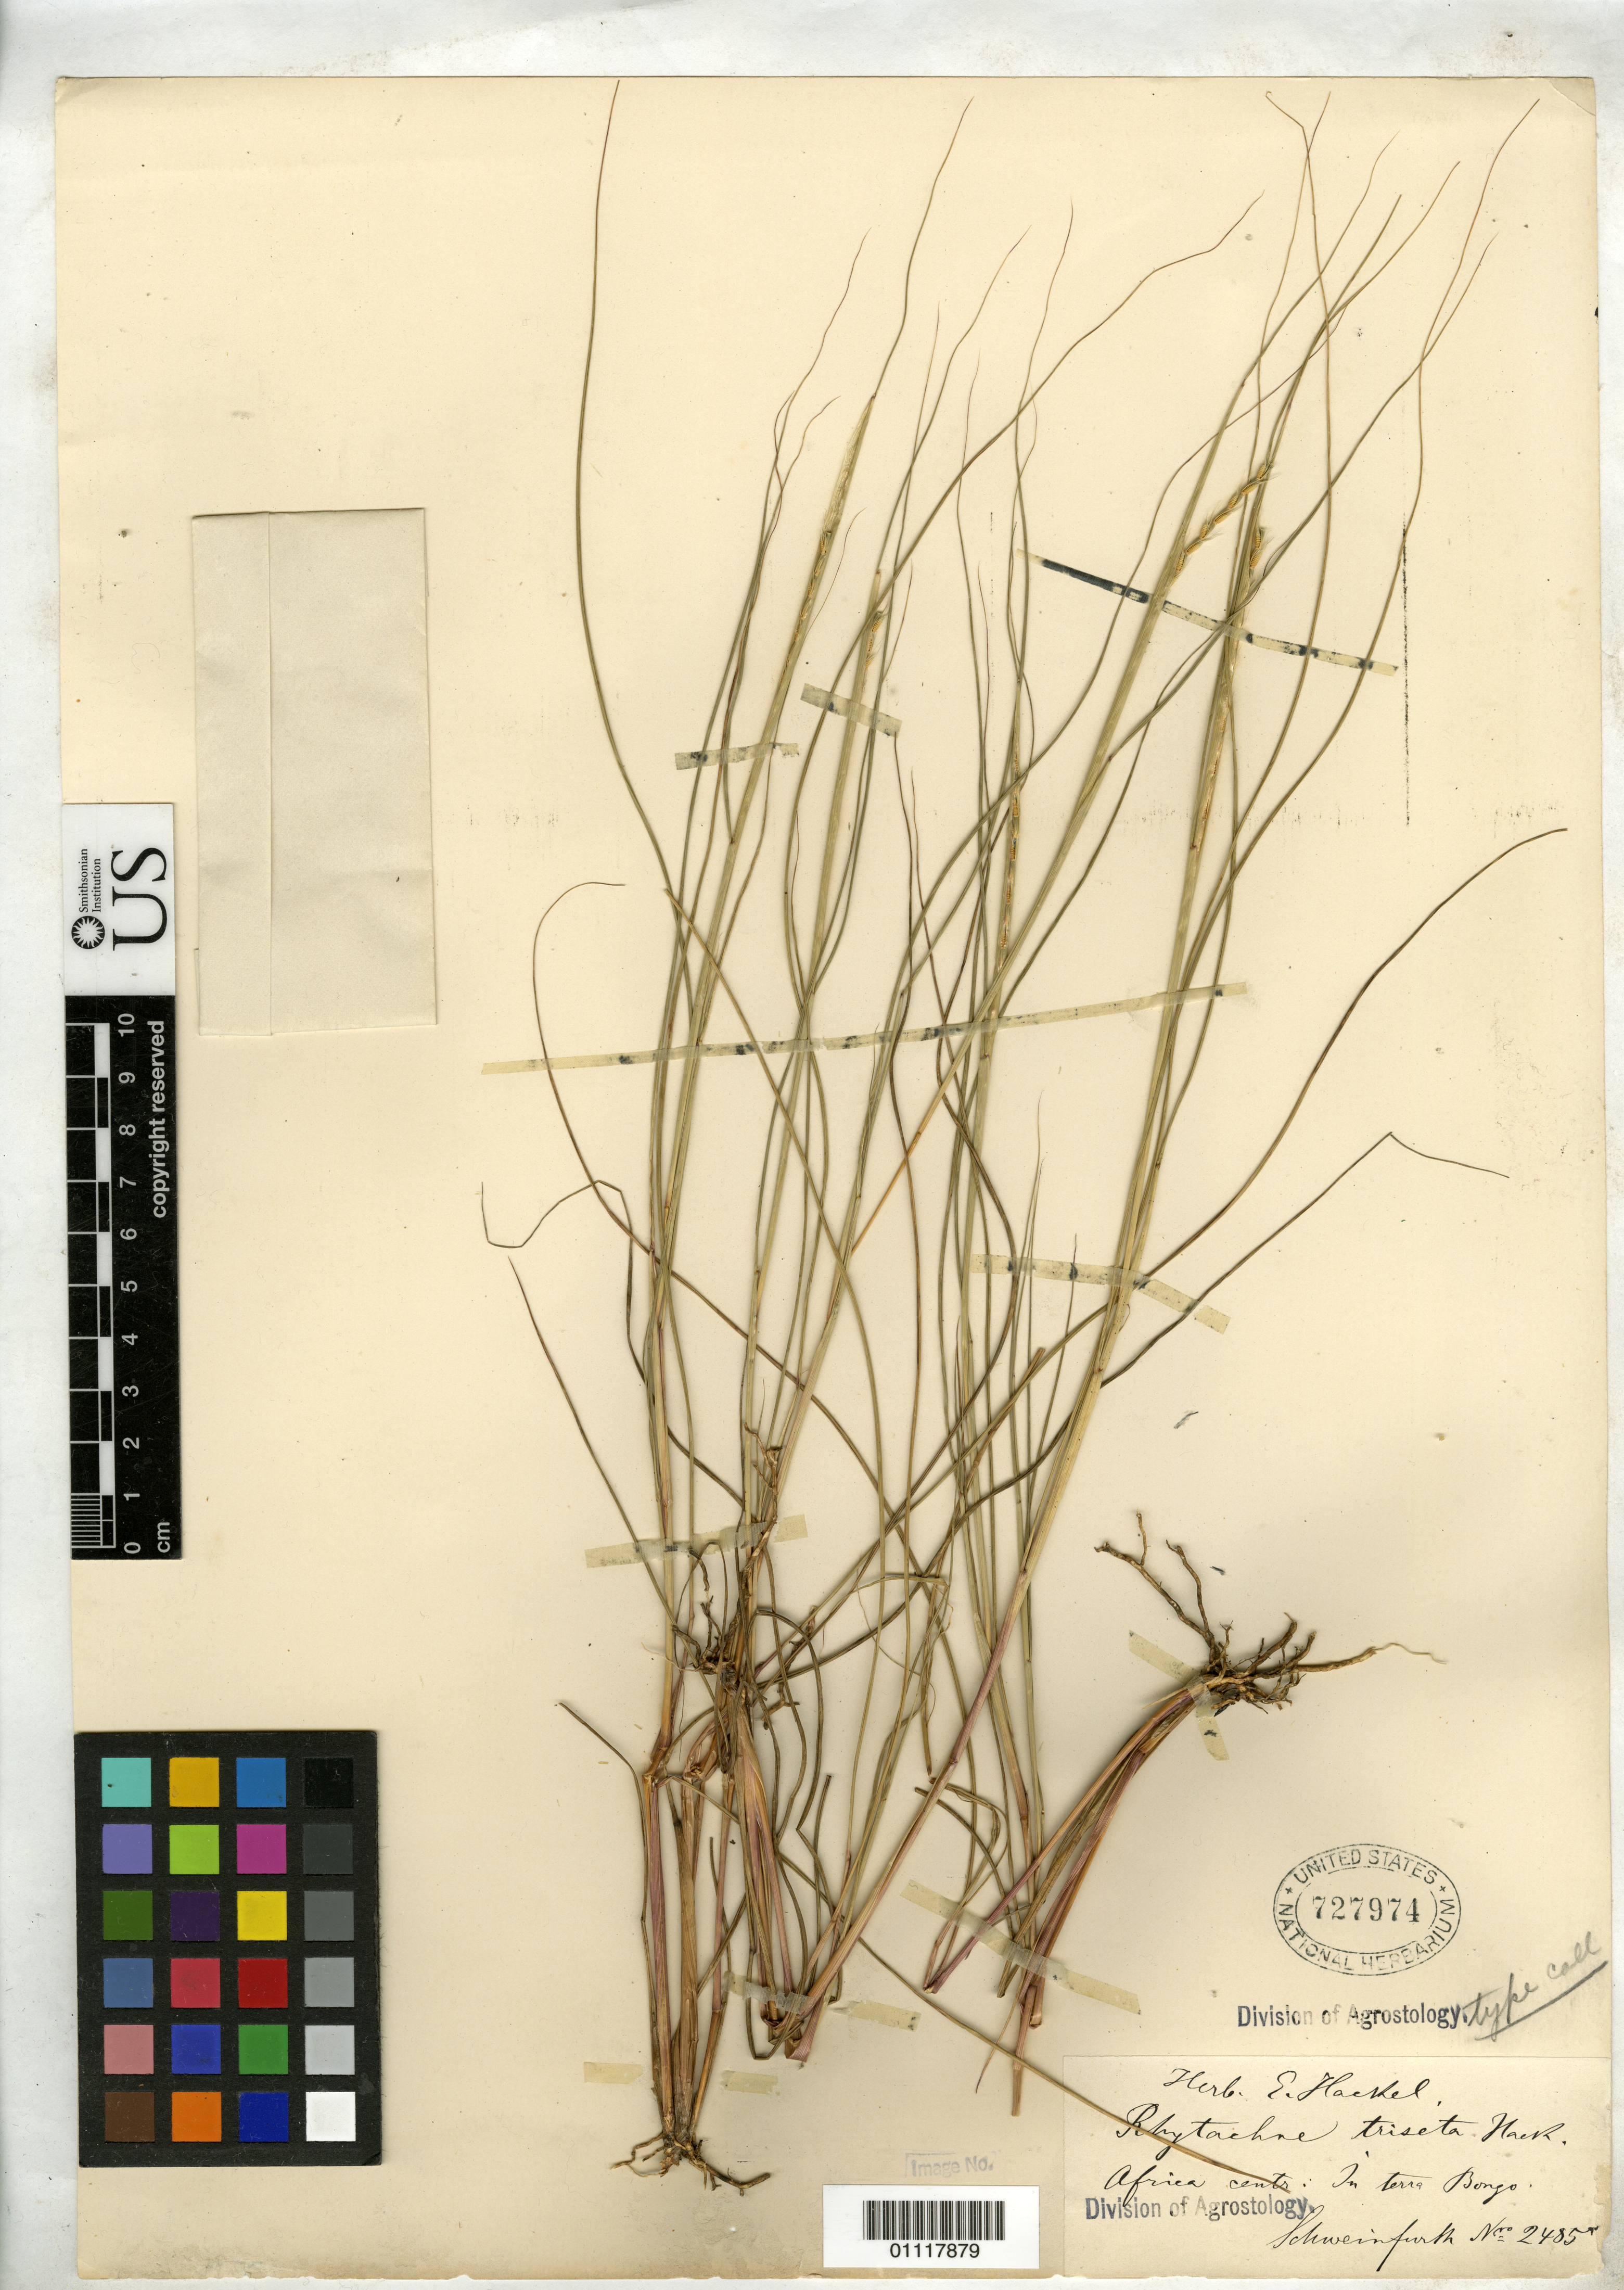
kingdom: Plantae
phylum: Tracheophyta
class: Liliopsida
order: Poales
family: Poaceae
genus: Rhytachne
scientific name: Rhytachne triseta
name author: Hack.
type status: Isotype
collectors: G. A. Schweinfurth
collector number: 2485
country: Sudan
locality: Africa centr., In terra Bongo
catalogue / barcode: US 727974